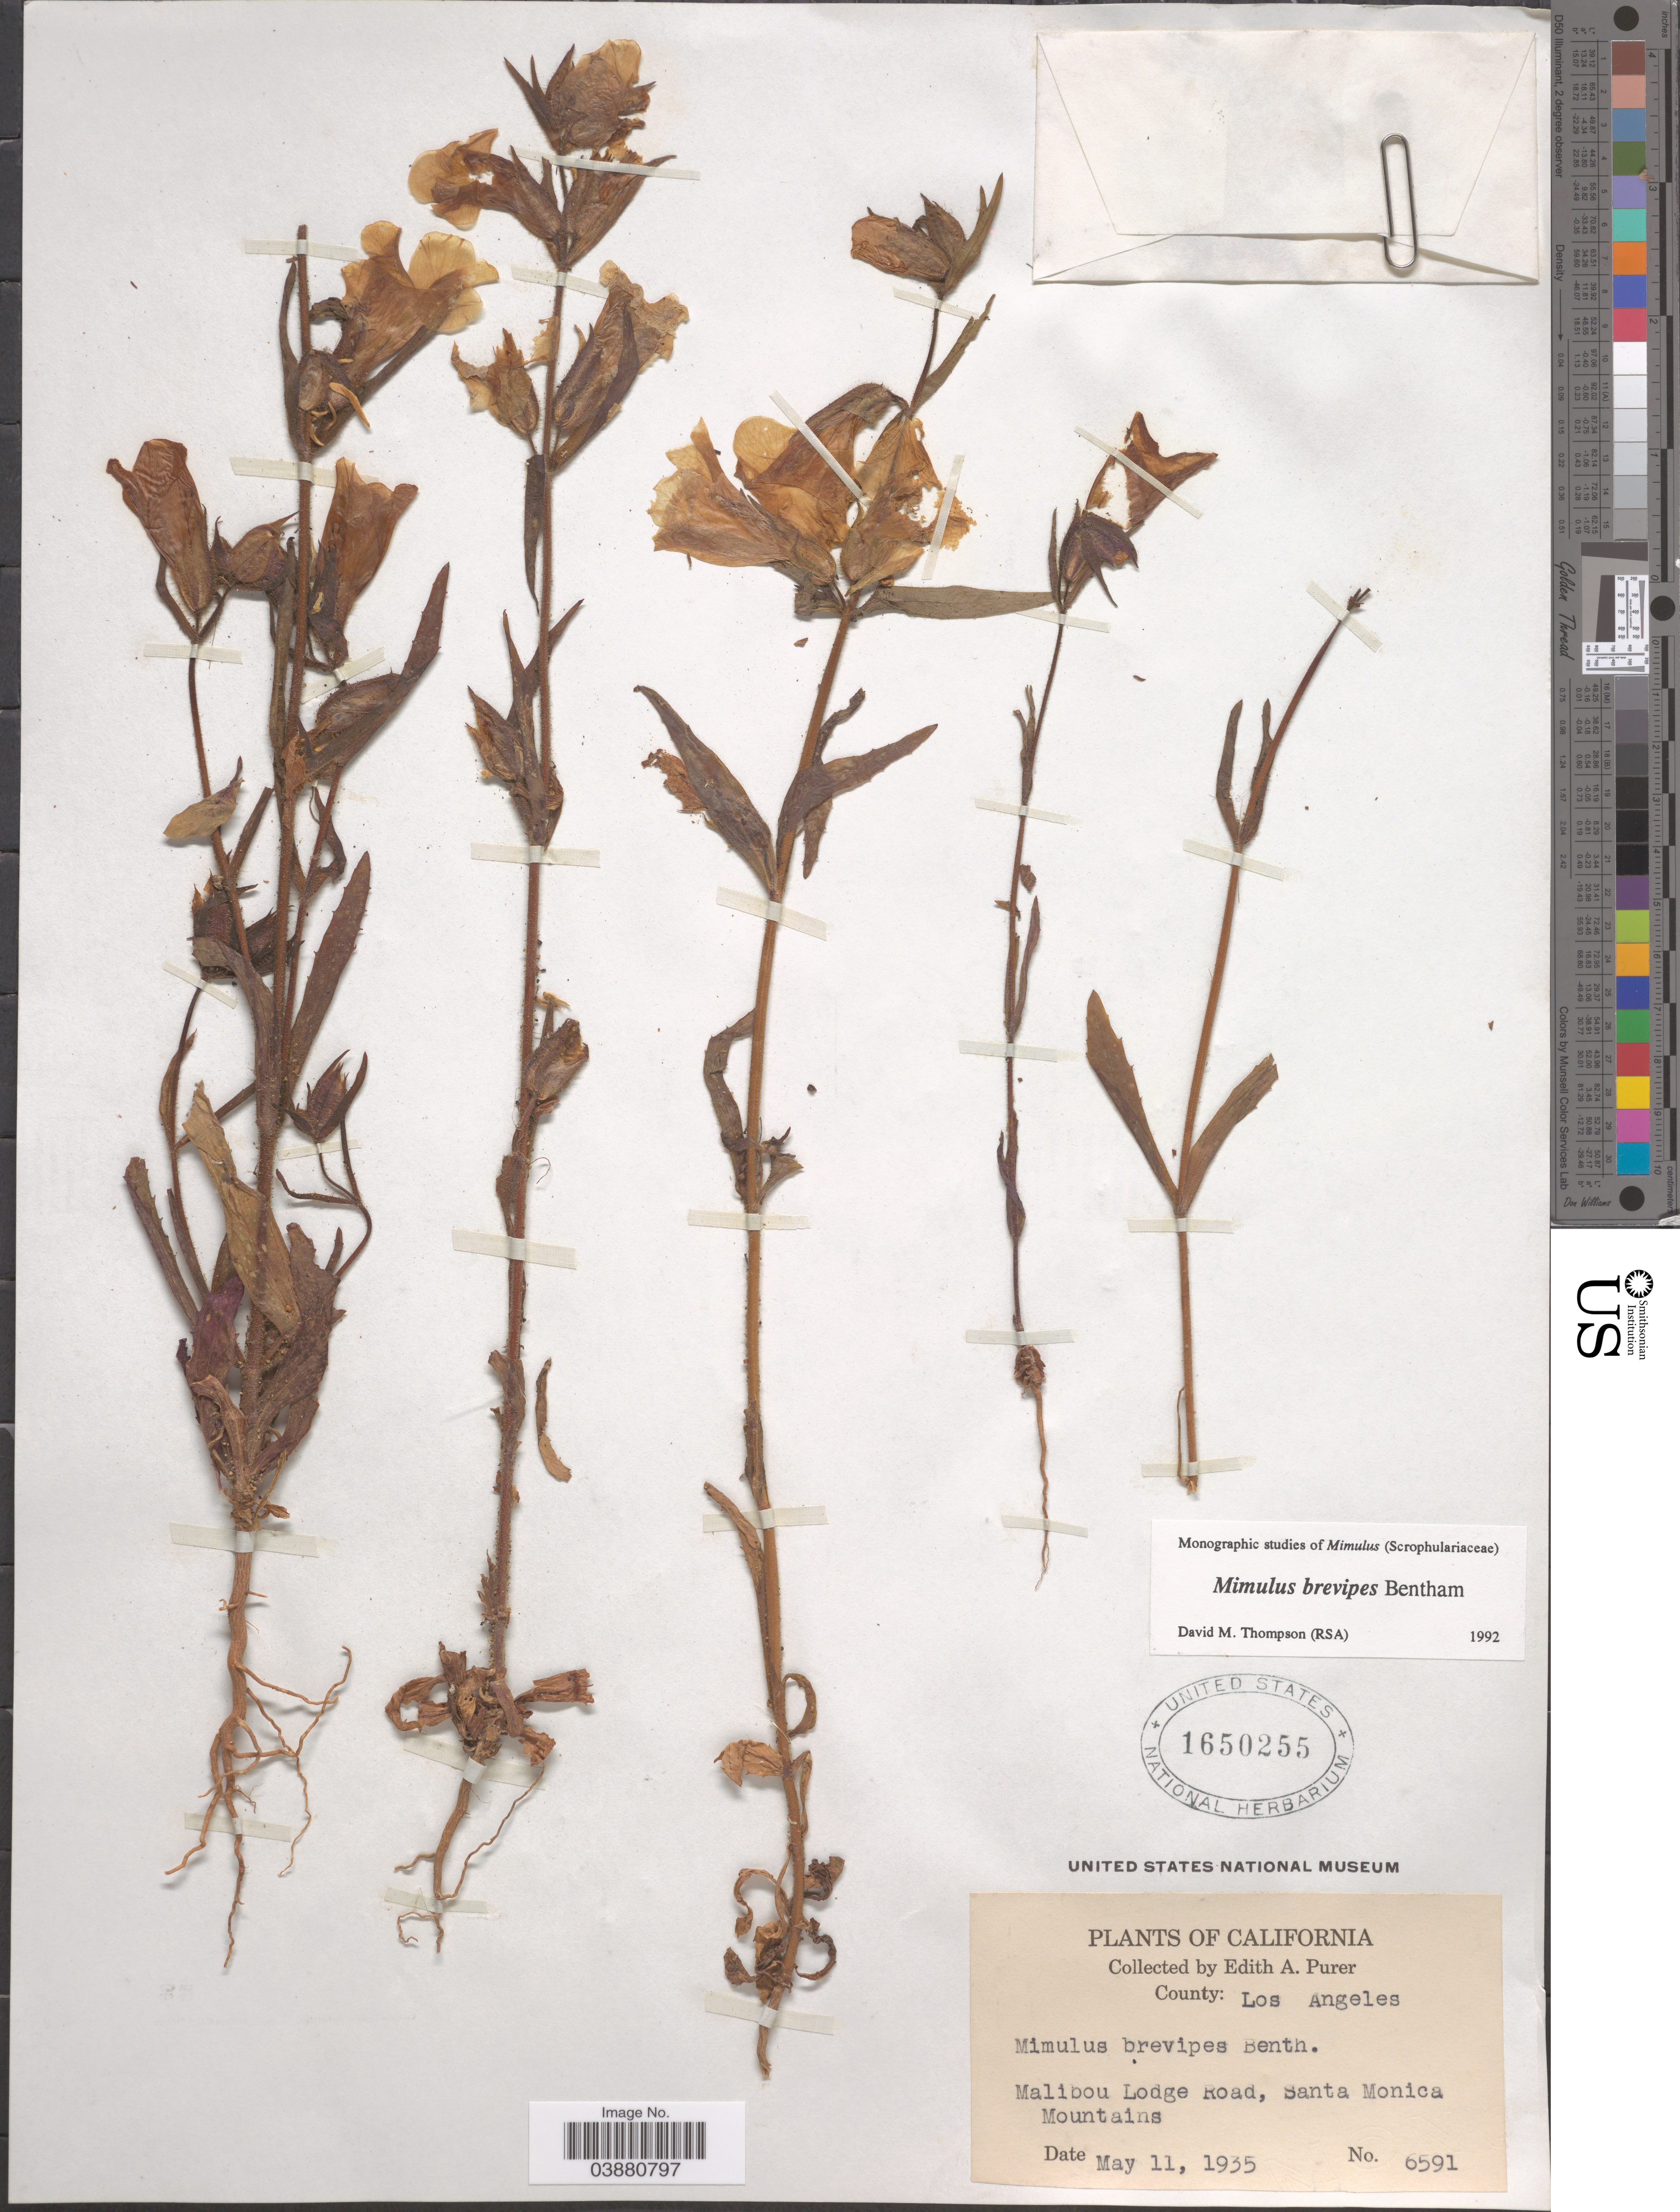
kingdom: Plantae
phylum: Tracheophyta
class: Magnoliopsida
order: Lamiales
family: Phrymaceae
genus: Mimulus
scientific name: Mimulus brevipes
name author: Benth.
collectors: E. Purer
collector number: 6591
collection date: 1935-05-11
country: United States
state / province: California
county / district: Los Angeles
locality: County: Los Angeles. Malibou Lodge Road, Santa Monica Mountains.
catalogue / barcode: US 1650255